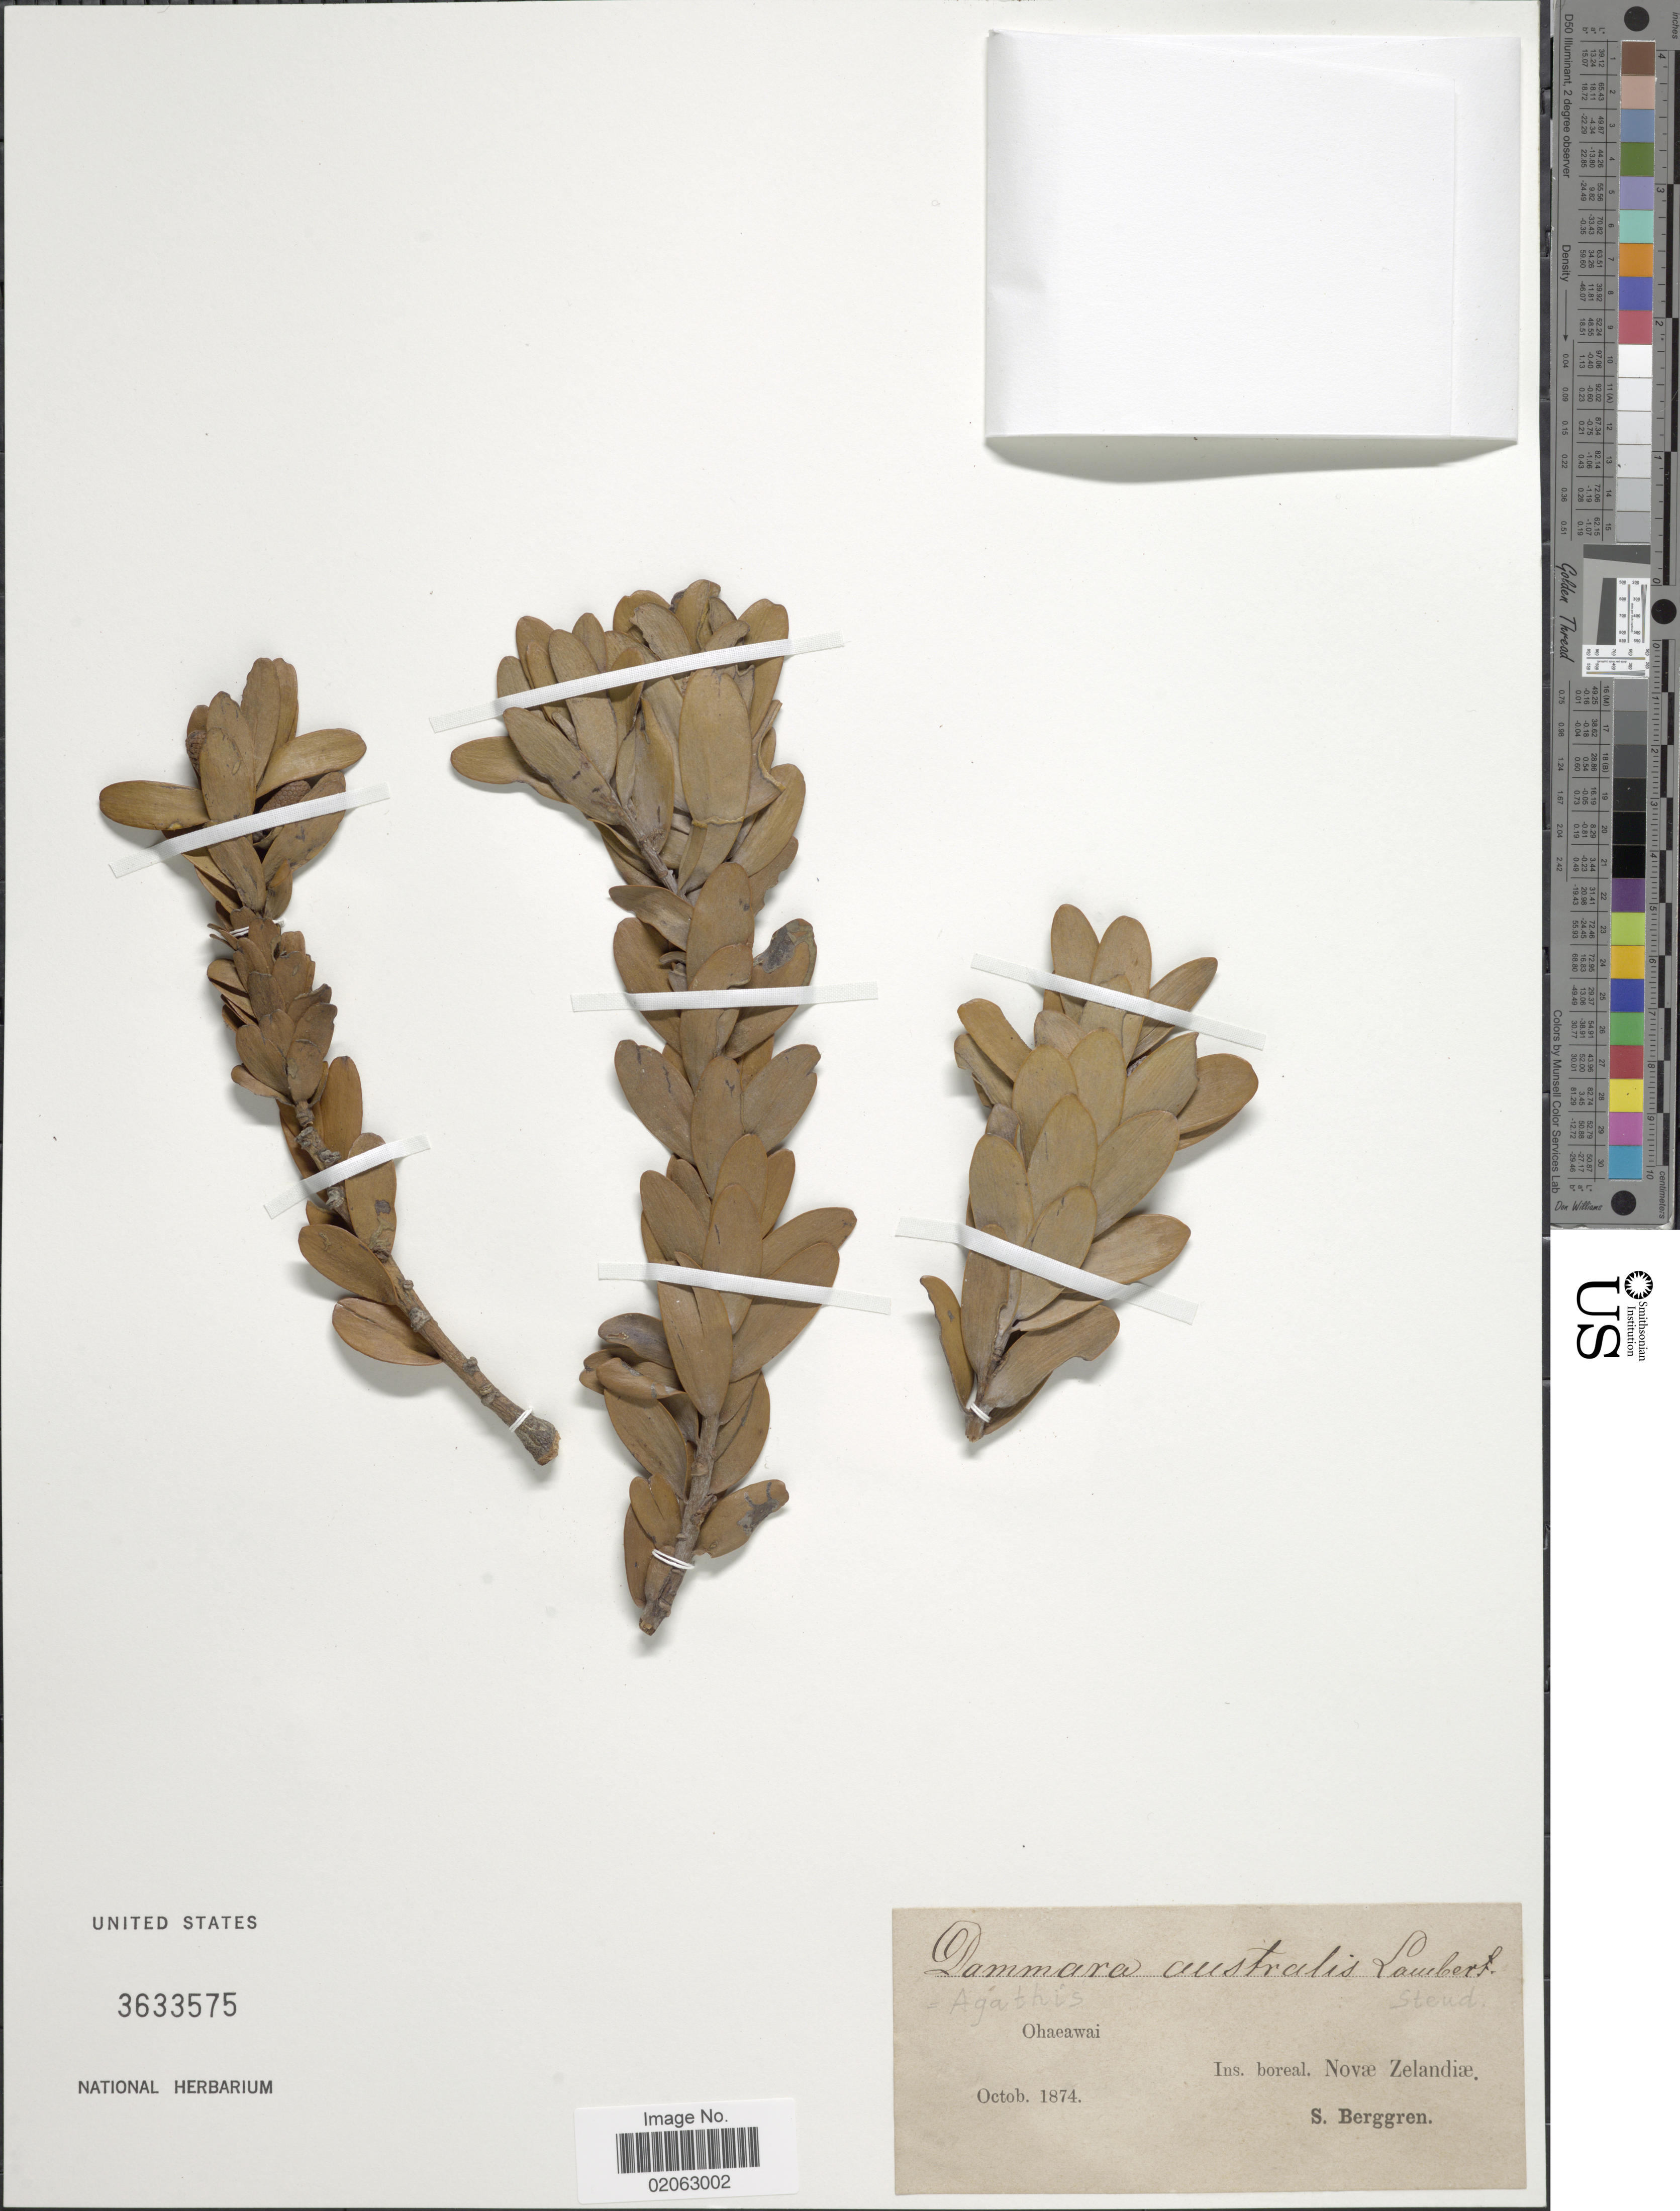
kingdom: Plantae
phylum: Tracheophyta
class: Pinopsida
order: Pinales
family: Araucariaceae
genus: Agathis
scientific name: Agathis australis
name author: (D. Don) Lindl.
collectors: S. Berggren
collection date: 1874-10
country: New Zealand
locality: Ohaeawai, Ins. boreal. Novae Zelandiae.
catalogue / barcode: US 3633575